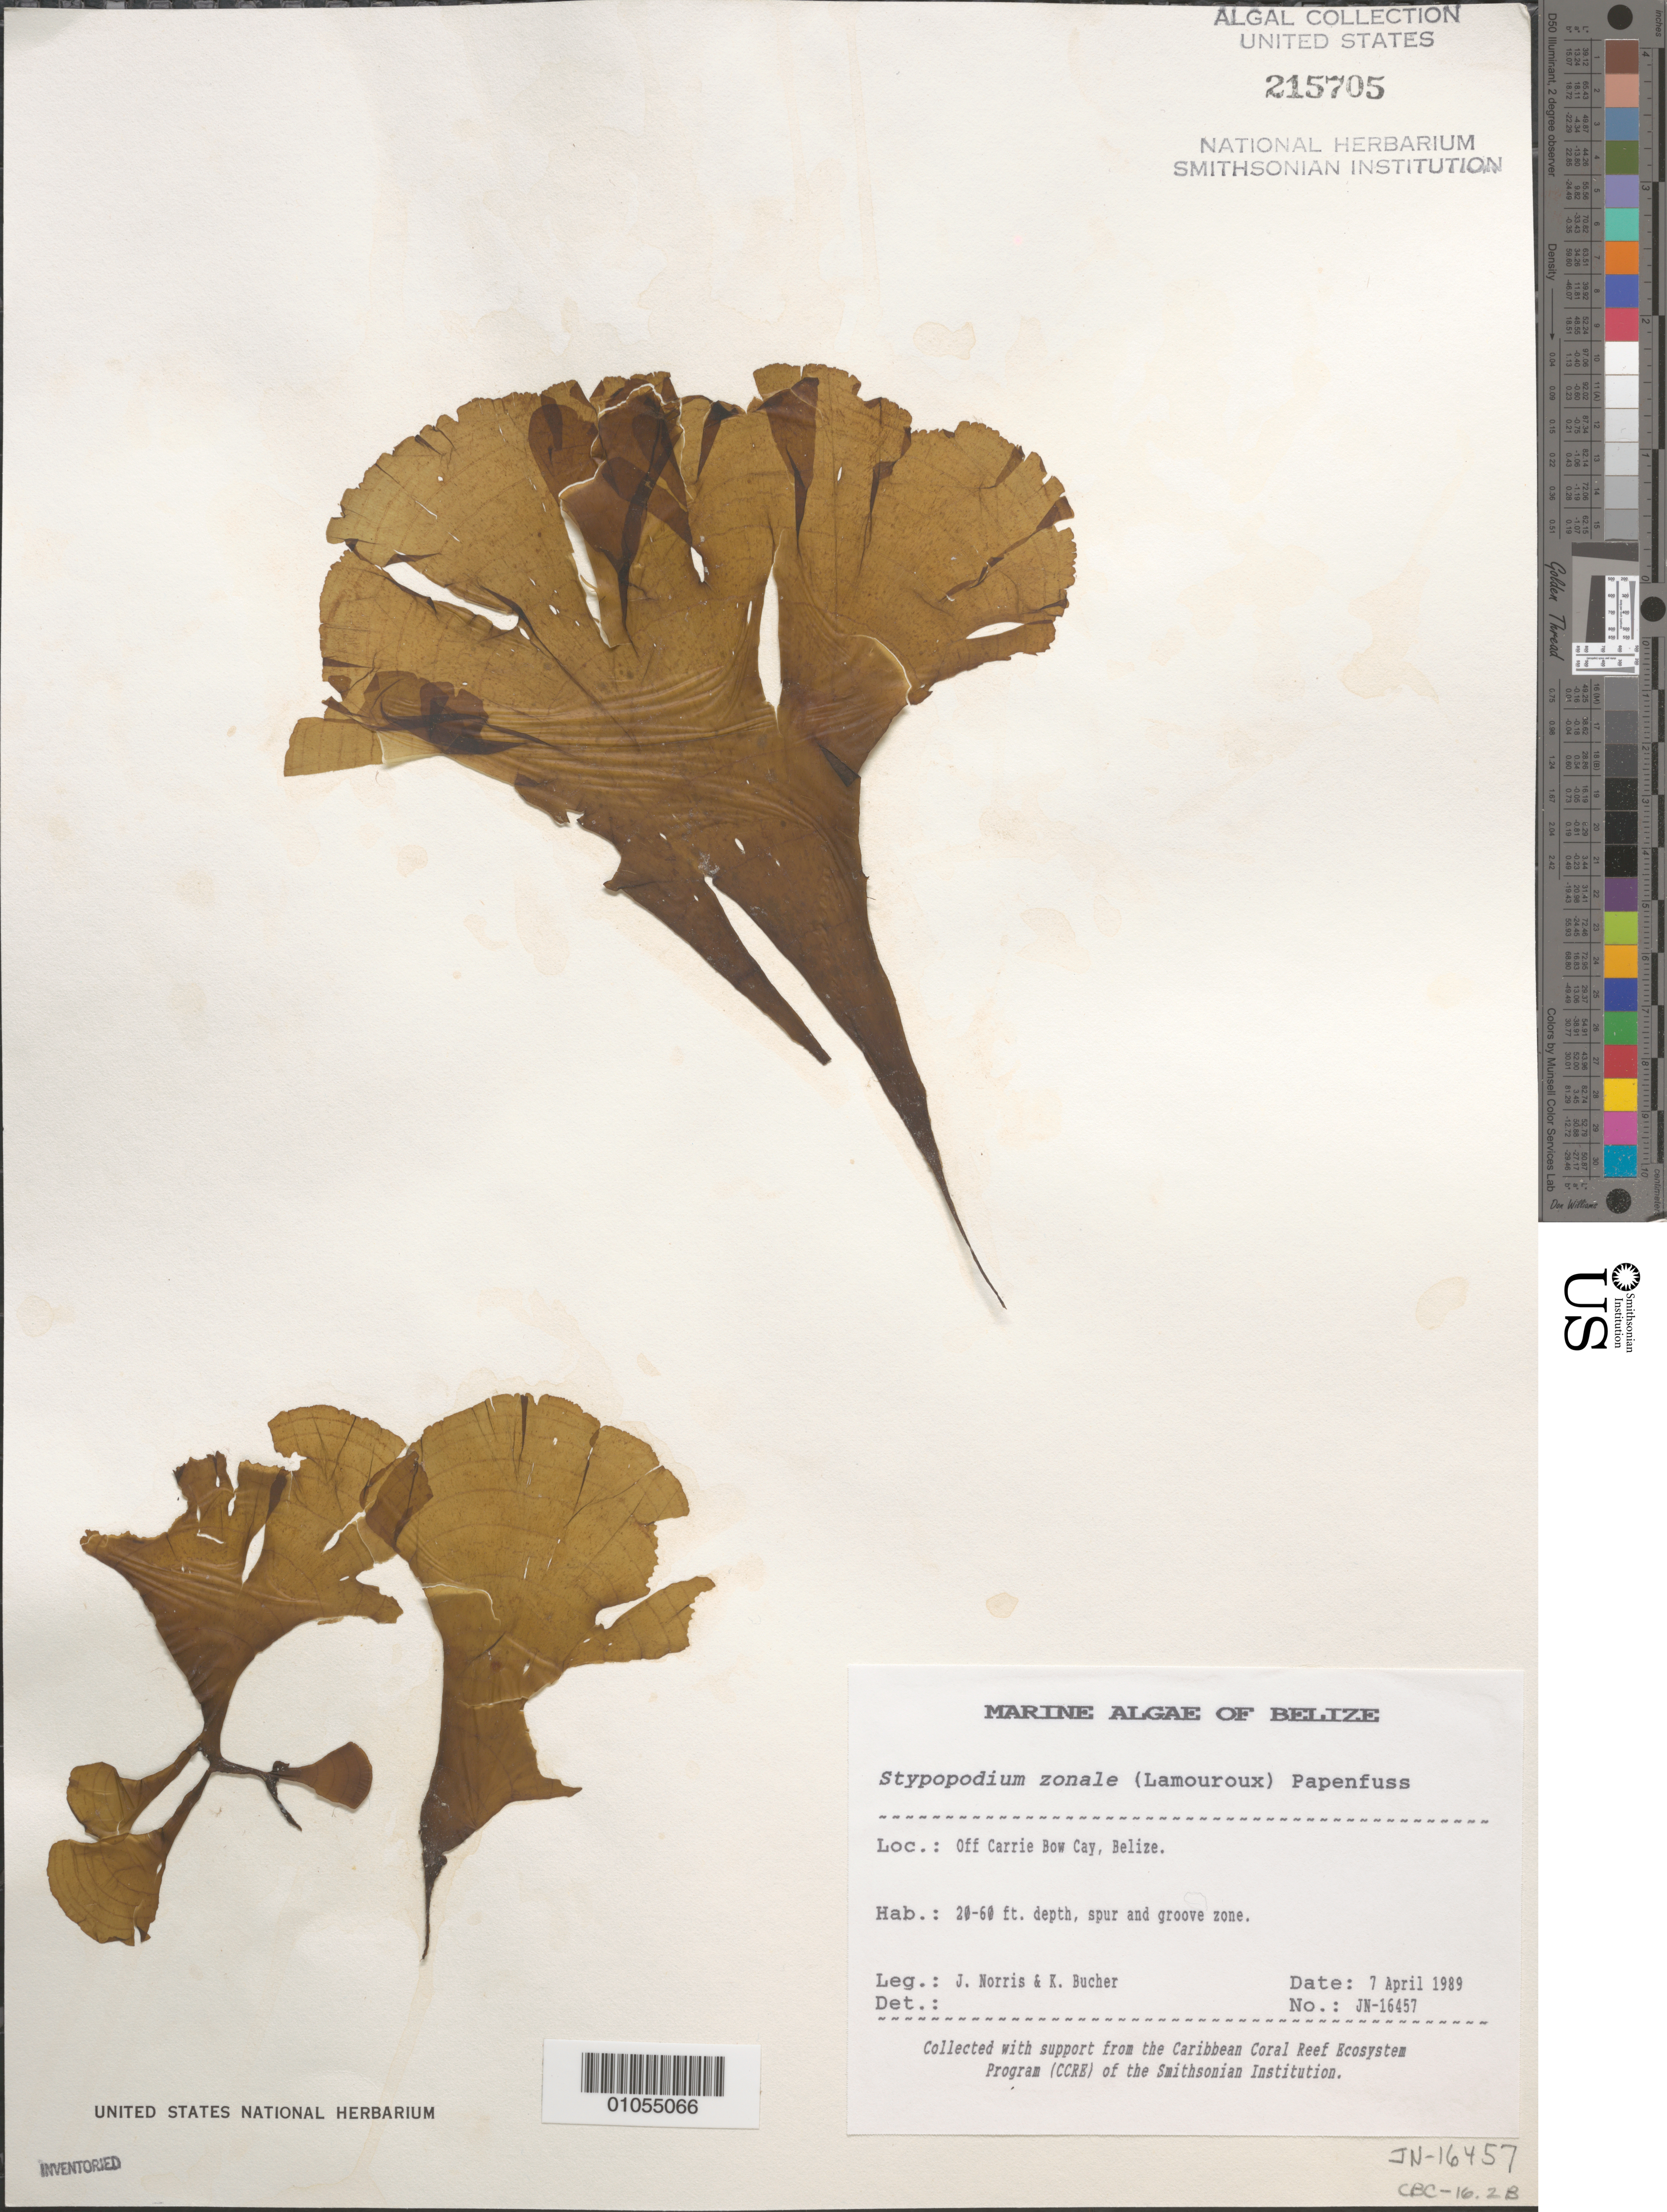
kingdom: Chromista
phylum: Ochrophyta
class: Phaeophyceae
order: Dictyotales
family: Dictyotaceae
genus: Stypopodium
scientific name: Stypopodium zonale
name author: (J.V.Lamouroux) Papenf.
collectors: J. N. Norris & K. E. Bucher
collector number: JN-16457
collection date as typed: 07 Apr 1989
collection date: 1989-04-07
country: Belize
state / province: Stann Creek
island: Carrie Bow Cay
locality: Off Carrie Bow Cay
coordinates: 16 48'N, 88 05'W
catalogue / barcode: US 215705